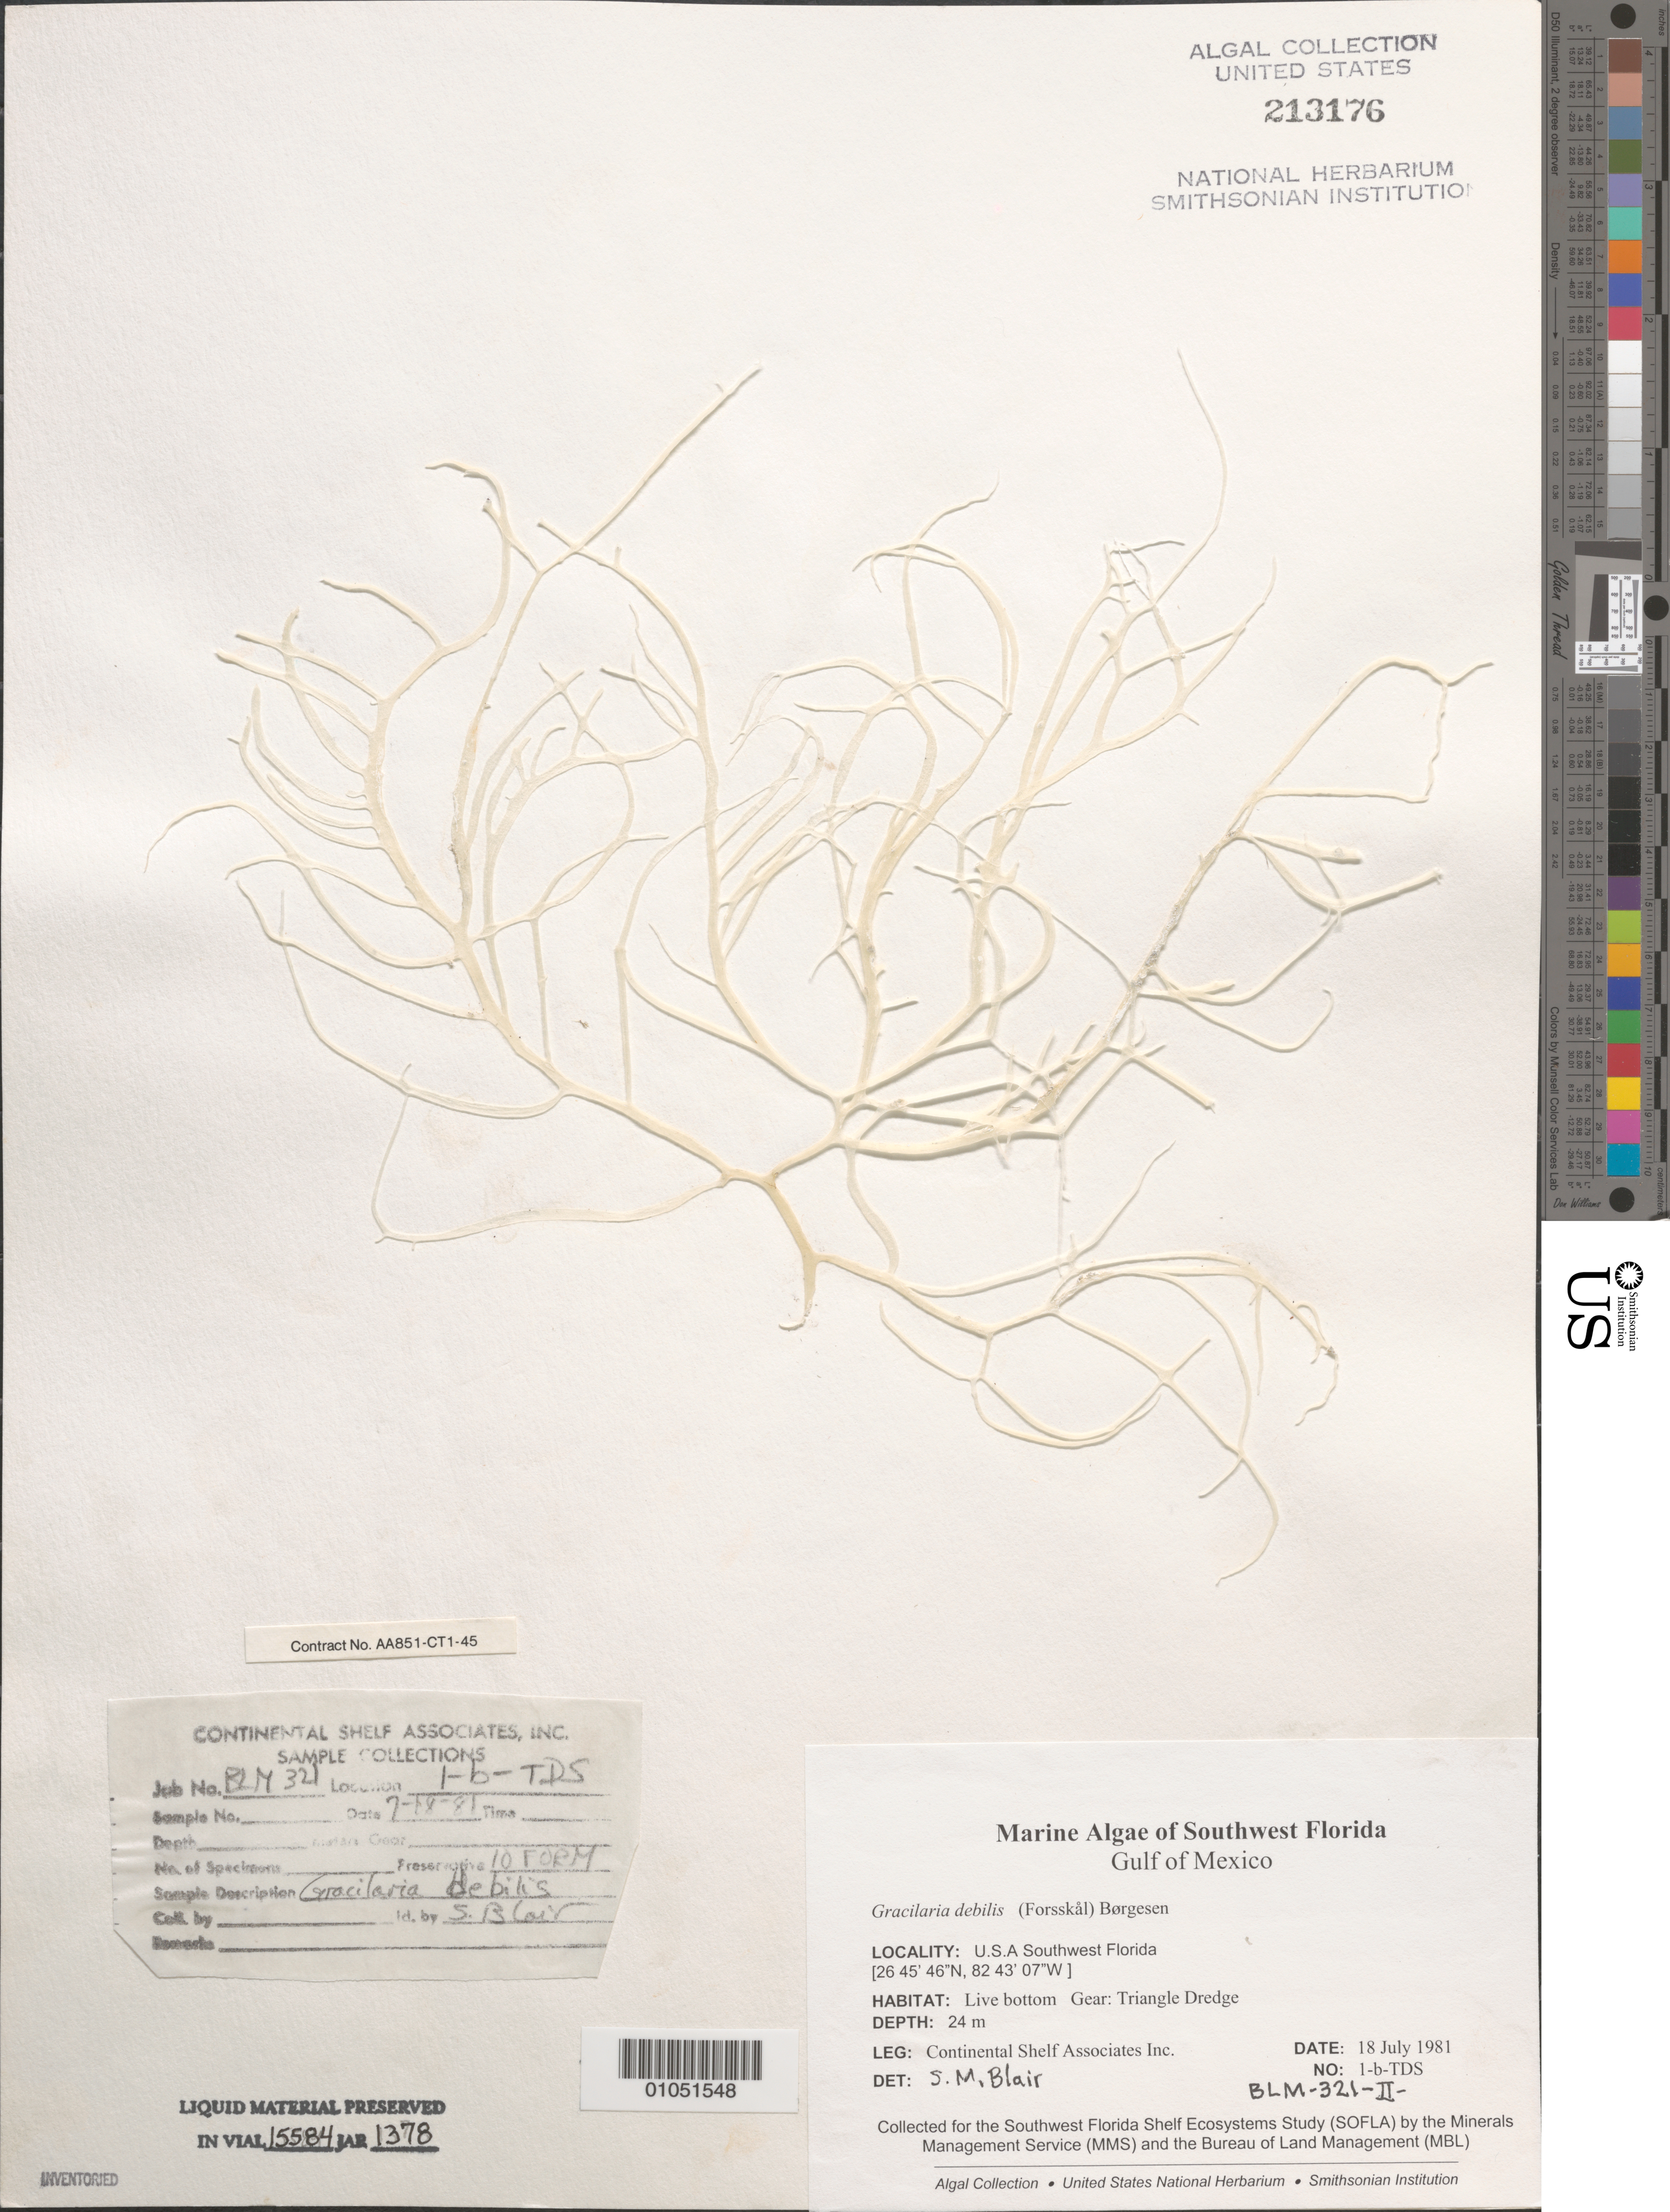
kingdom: Plantae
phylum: Rhodophyta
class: Florideophyceae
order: Gracilariales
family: Gracilariaceae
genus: Gracilaria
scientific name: Gracilaria debilis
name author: (Forssk.) Børgesen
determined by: Blair, S. M.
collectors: Continental Shelf Associates for the MMS/BLM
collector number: BLM-321-II-1-B-TDS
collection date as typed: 18 Jul 1981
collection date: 1981-07-18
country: United States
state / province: Florida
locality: Gulf of Mexico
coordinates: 26 45'46"N, 82 43'07"W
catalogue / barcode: US 213176